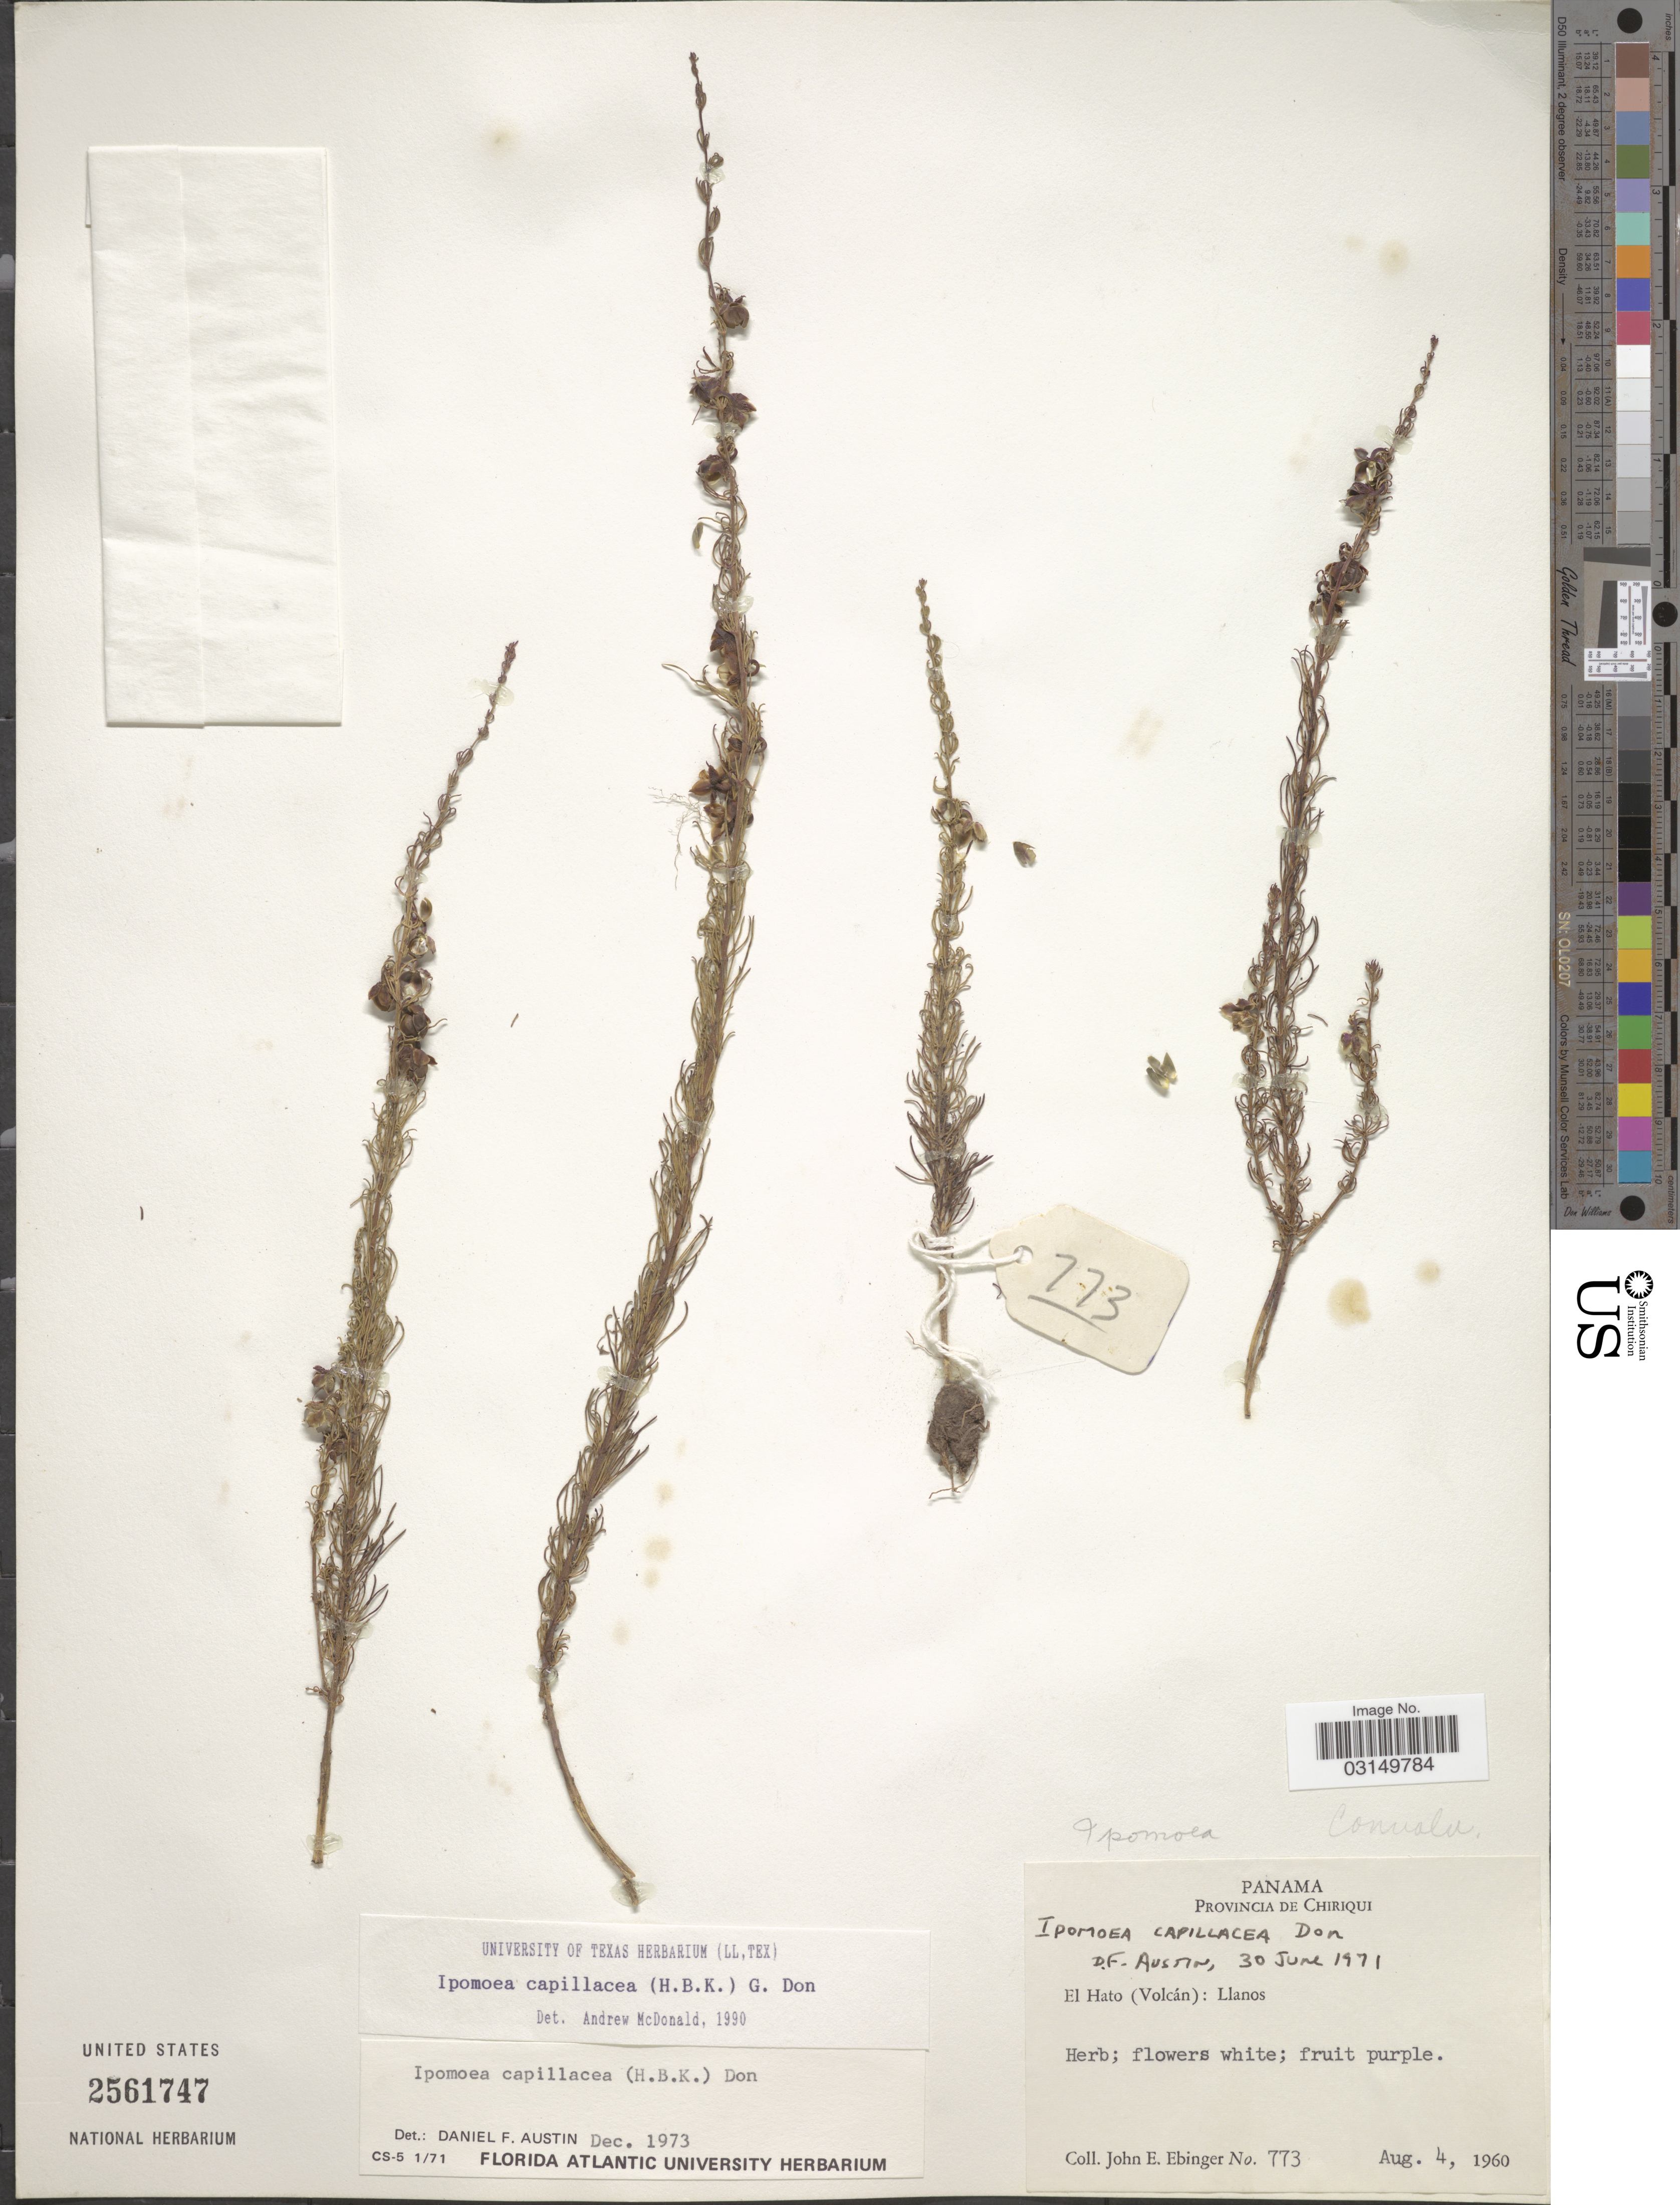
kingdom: Plantae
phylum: Tracheophyta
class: Magnoliopsida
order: Solanales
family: Convolvulaceae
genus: Ipomoea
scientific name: Ipomoea capillacea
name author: (Kunth) G. Don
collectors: J. Ebinger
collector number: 773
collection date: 1960-08-04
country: Panama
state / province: Chiriqui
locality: Provincia De Chiriqui, El Hato (Volcán): Llanos.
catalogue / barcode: US 2561747